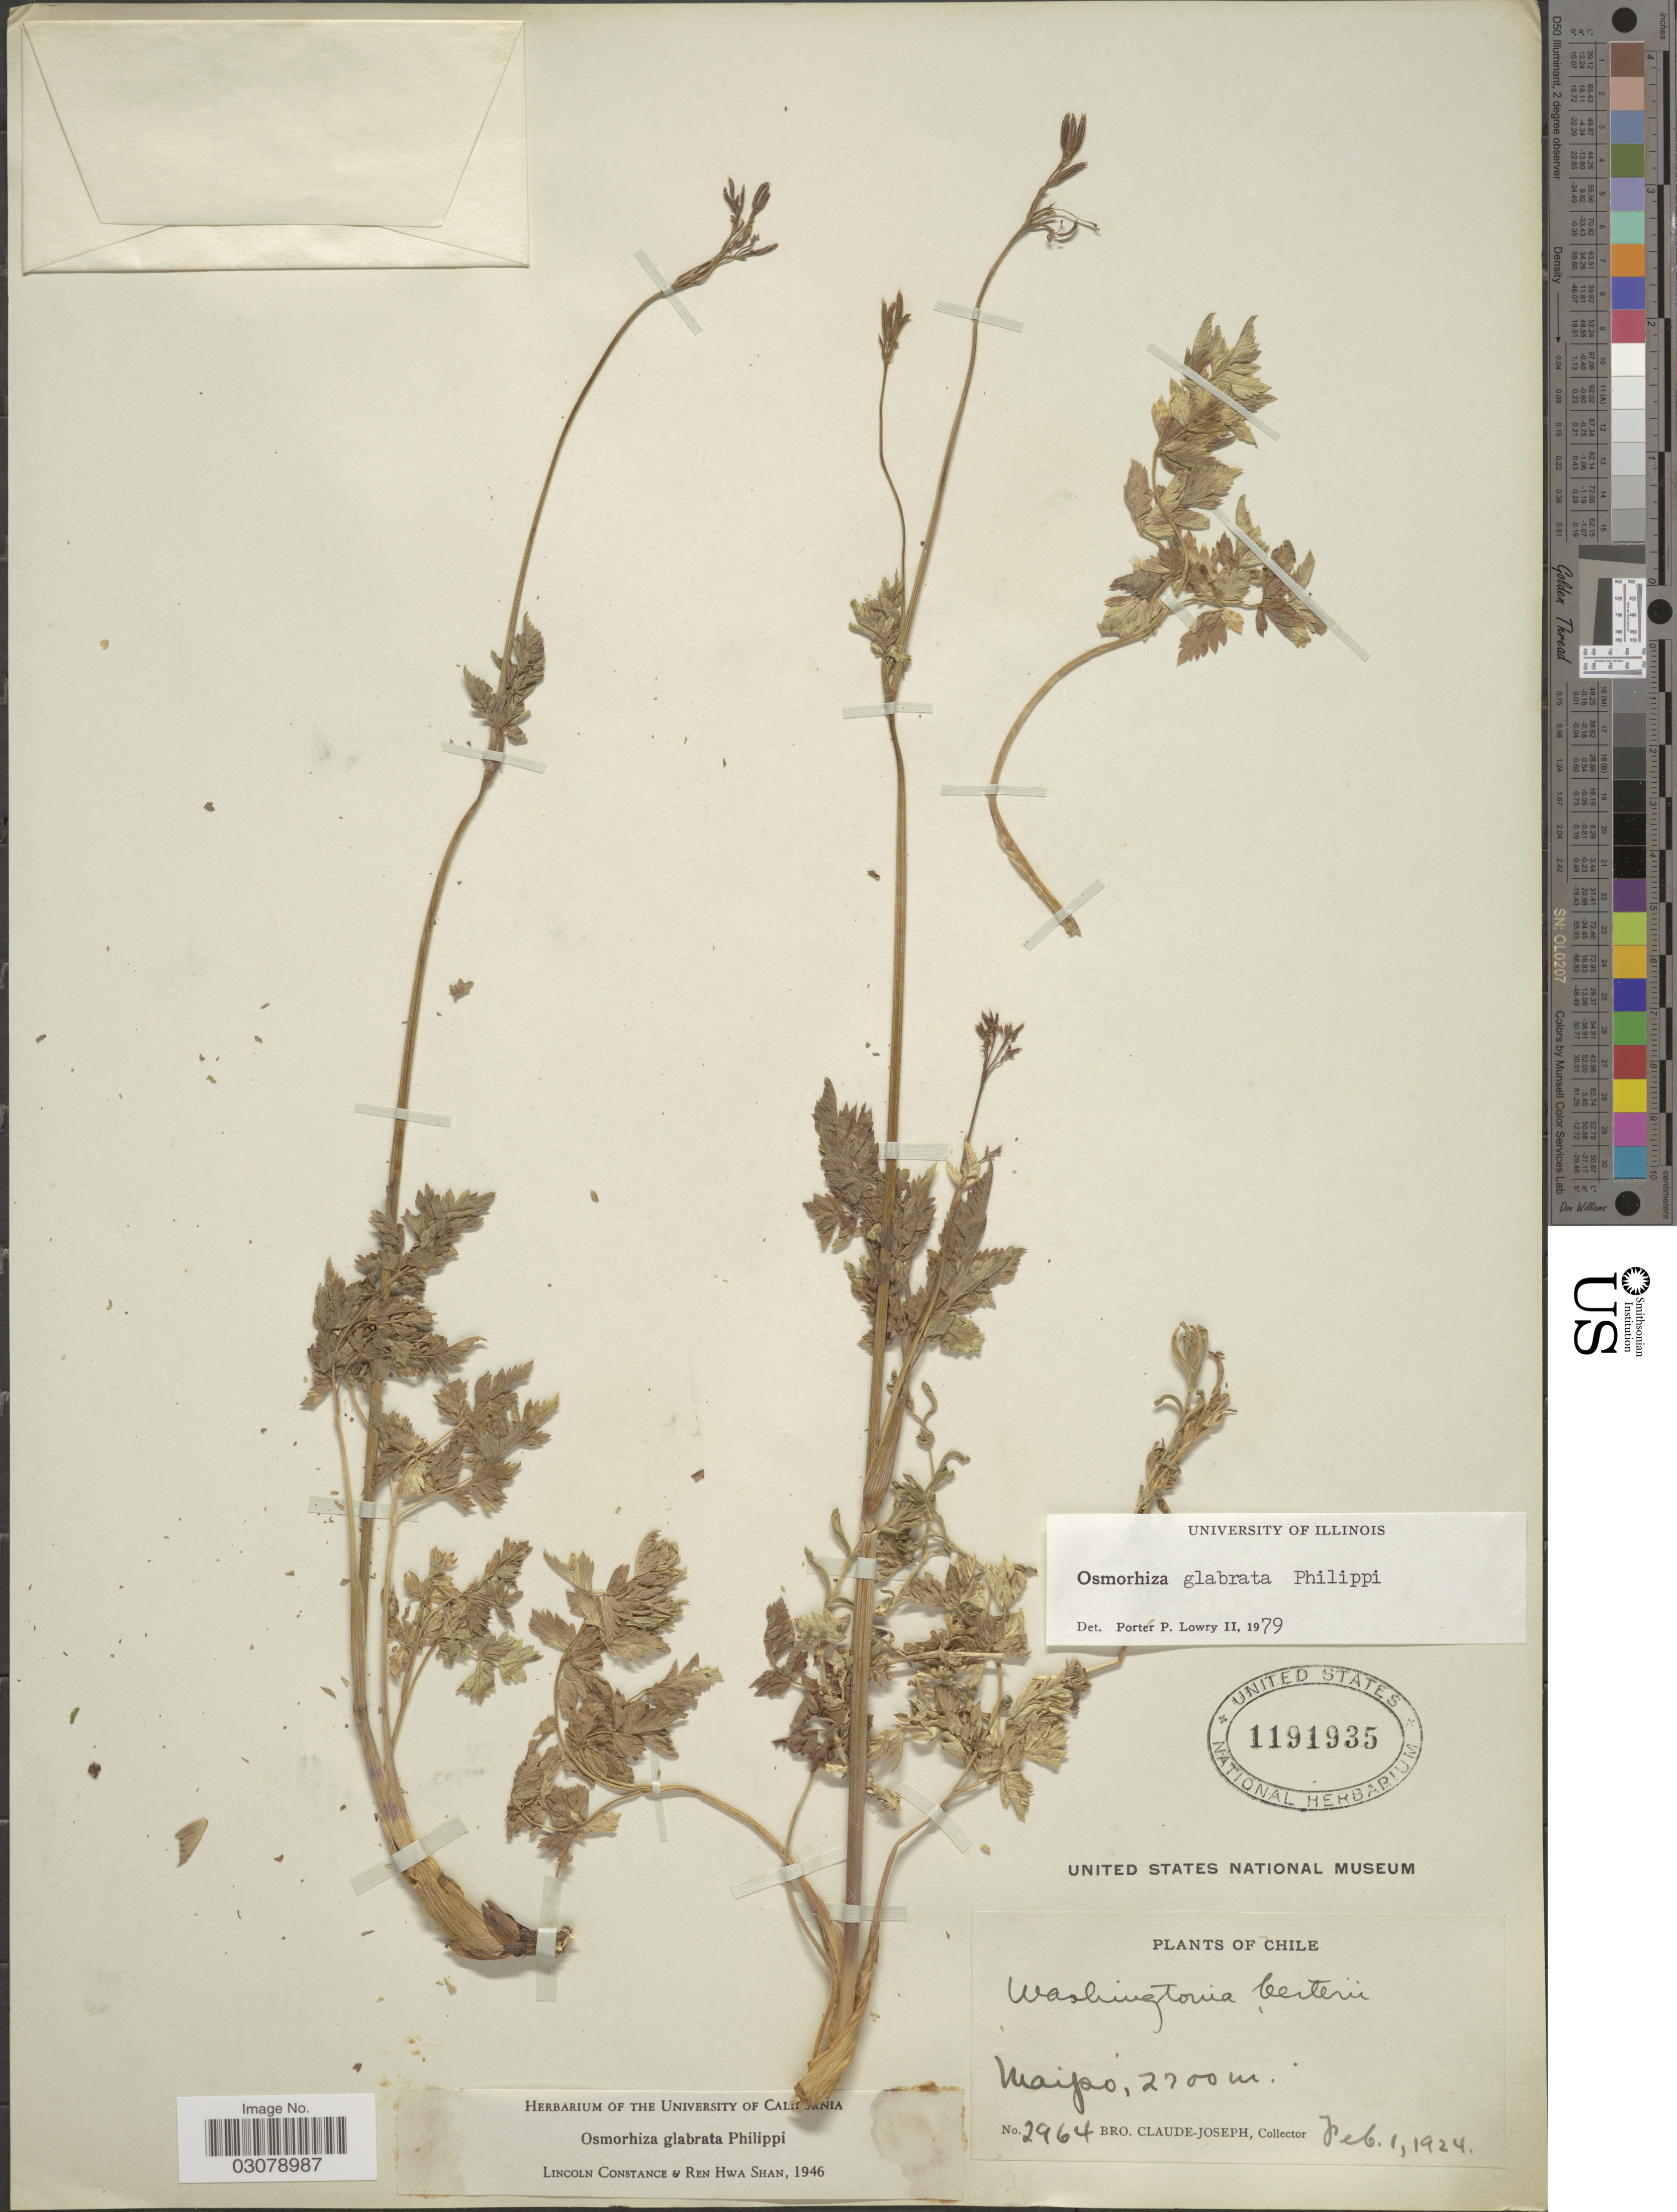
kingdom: Plantae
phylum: Tracheophyta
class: Magnoliopsida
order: Apiales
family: Apiaceae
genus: Osmorhiza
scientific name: Osmorhiza glabrata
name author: Phil.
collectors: Bro. Claude-Joseph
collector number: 2964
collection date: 1924-02-01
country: Chile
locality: Maipo.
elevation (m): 2700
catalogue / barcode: US 1191935